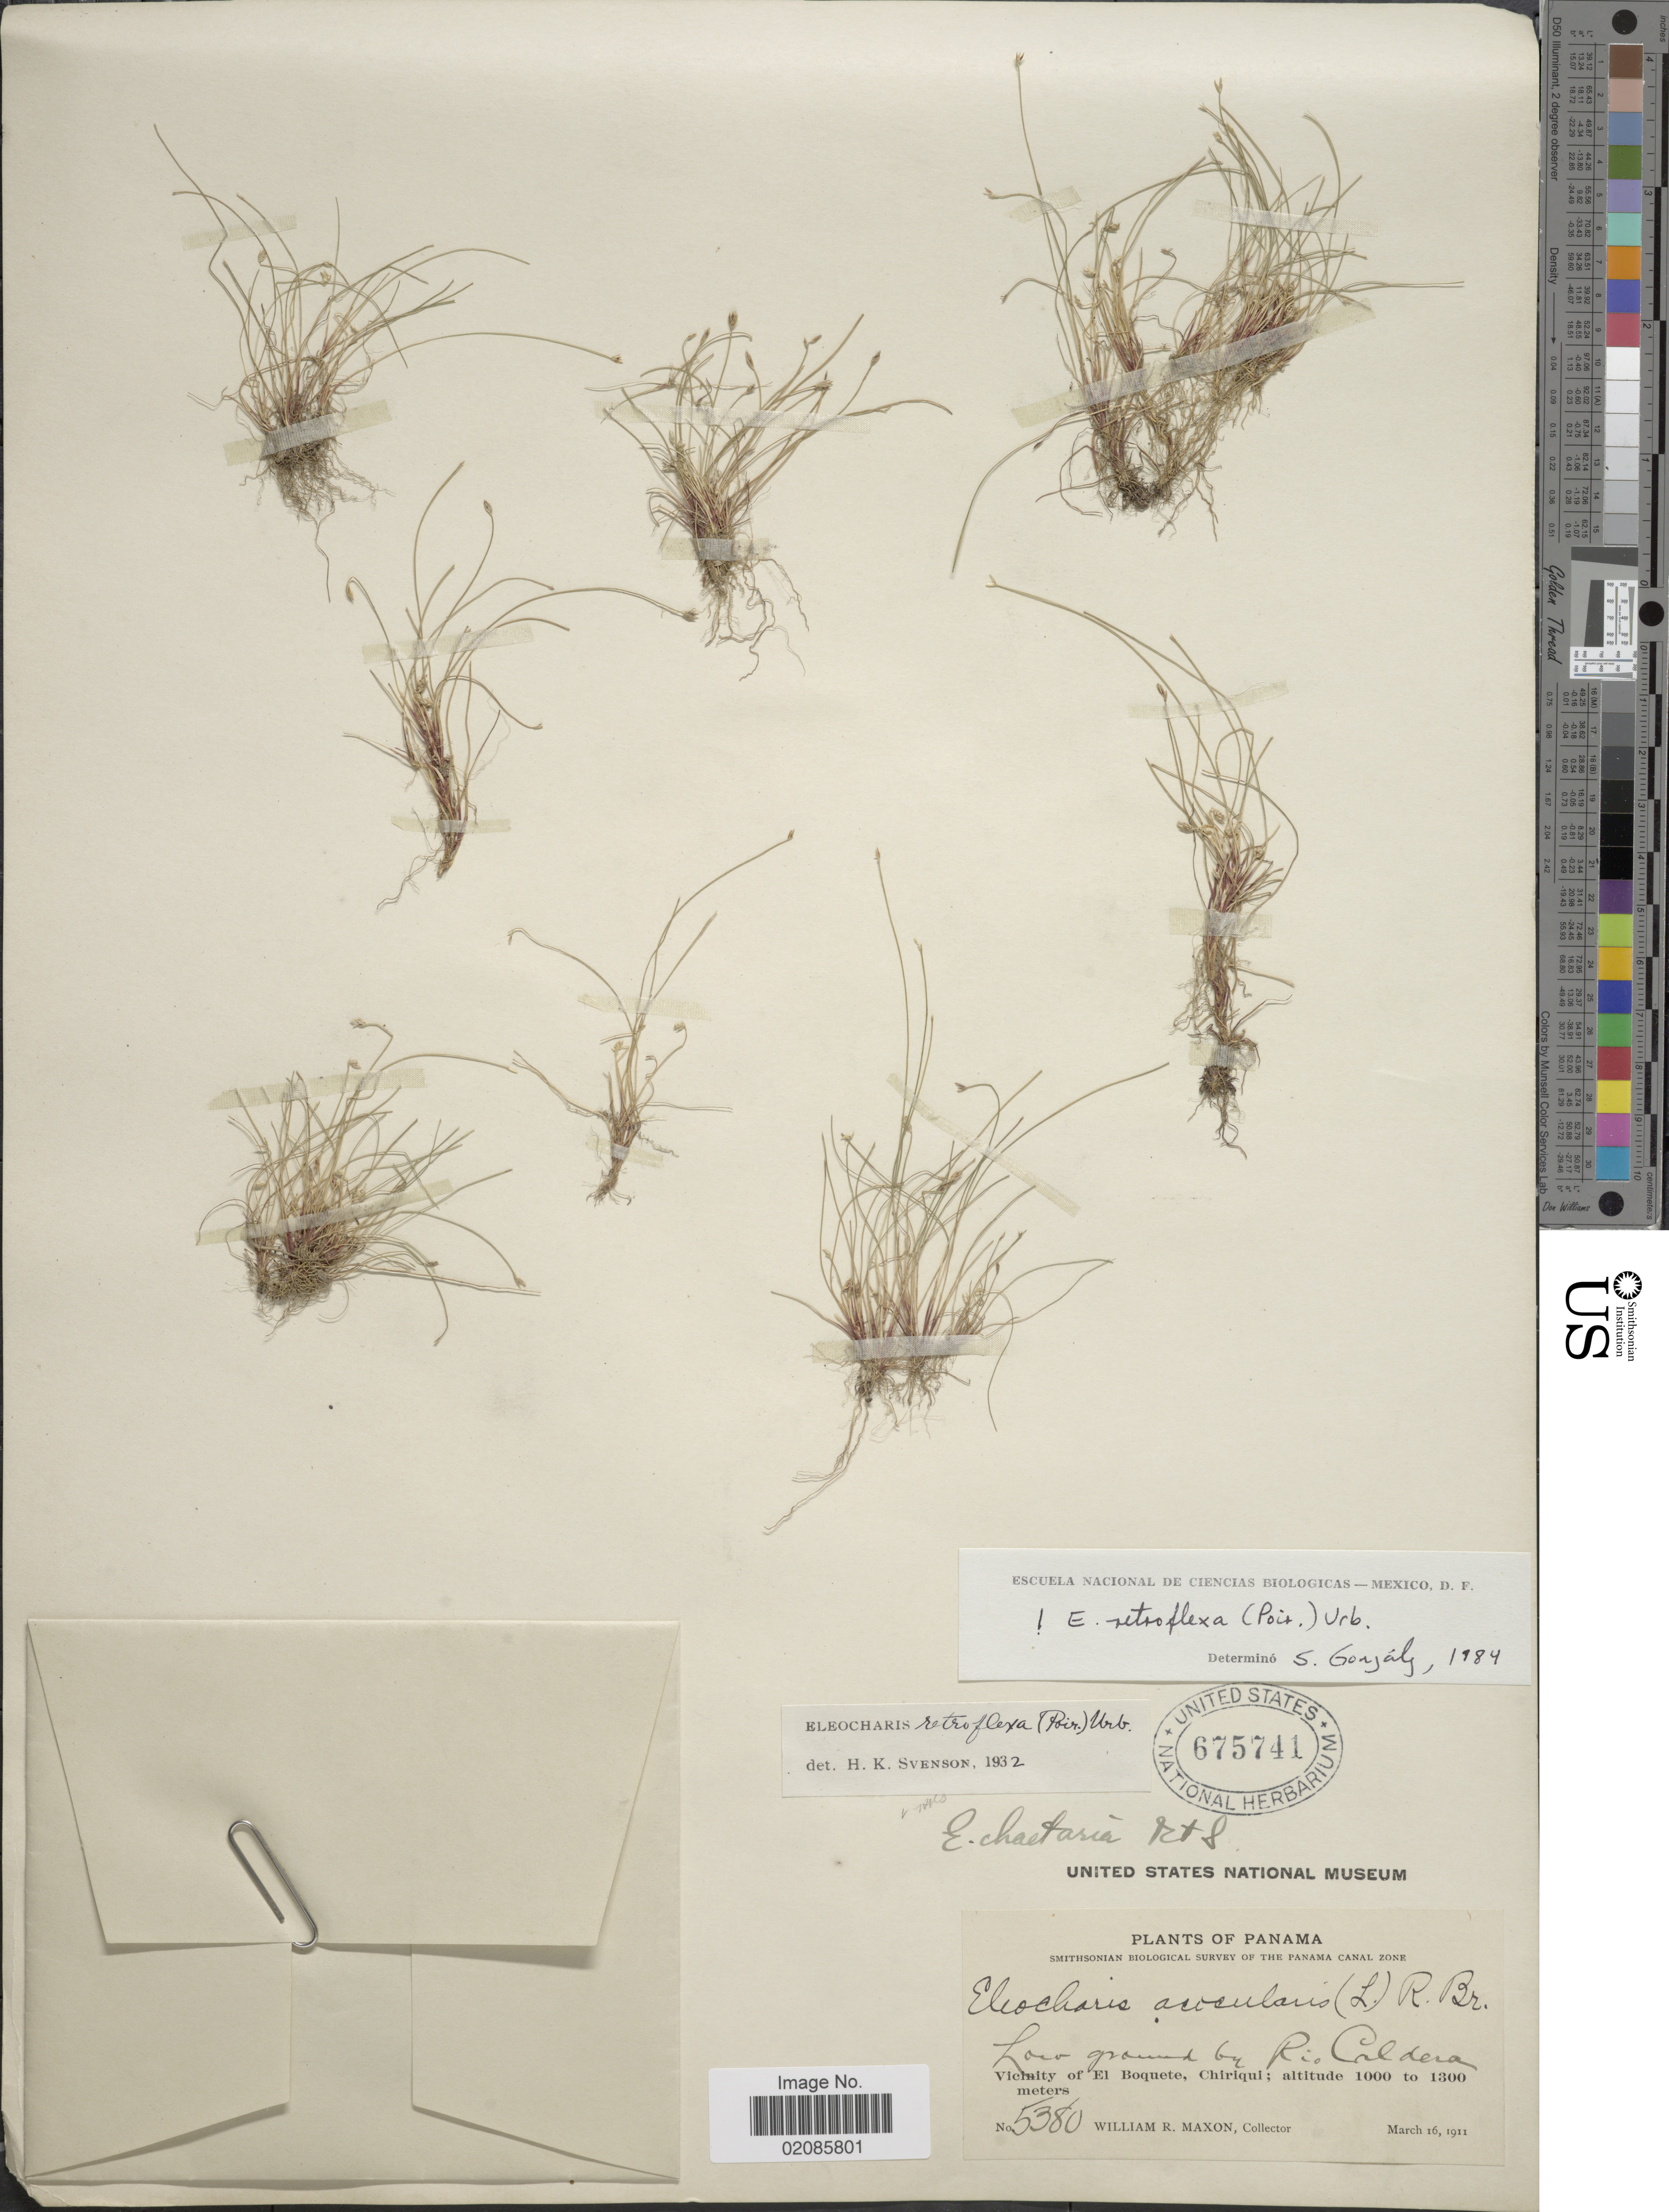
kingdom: Plantae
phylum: Tracheophyta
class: Liliopsida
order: Poales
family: Cyperaceae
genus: Eleocharis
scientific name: Eleocharis retroflexa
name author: (Poir.) Urb.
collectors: W. R. Maxon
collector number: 5380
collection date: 1911-03-16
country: Panama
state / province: Chiriqui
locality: Low ground by Rio Caldera. Vicinity of El Boquete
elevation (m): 1000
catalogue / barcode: US 675741